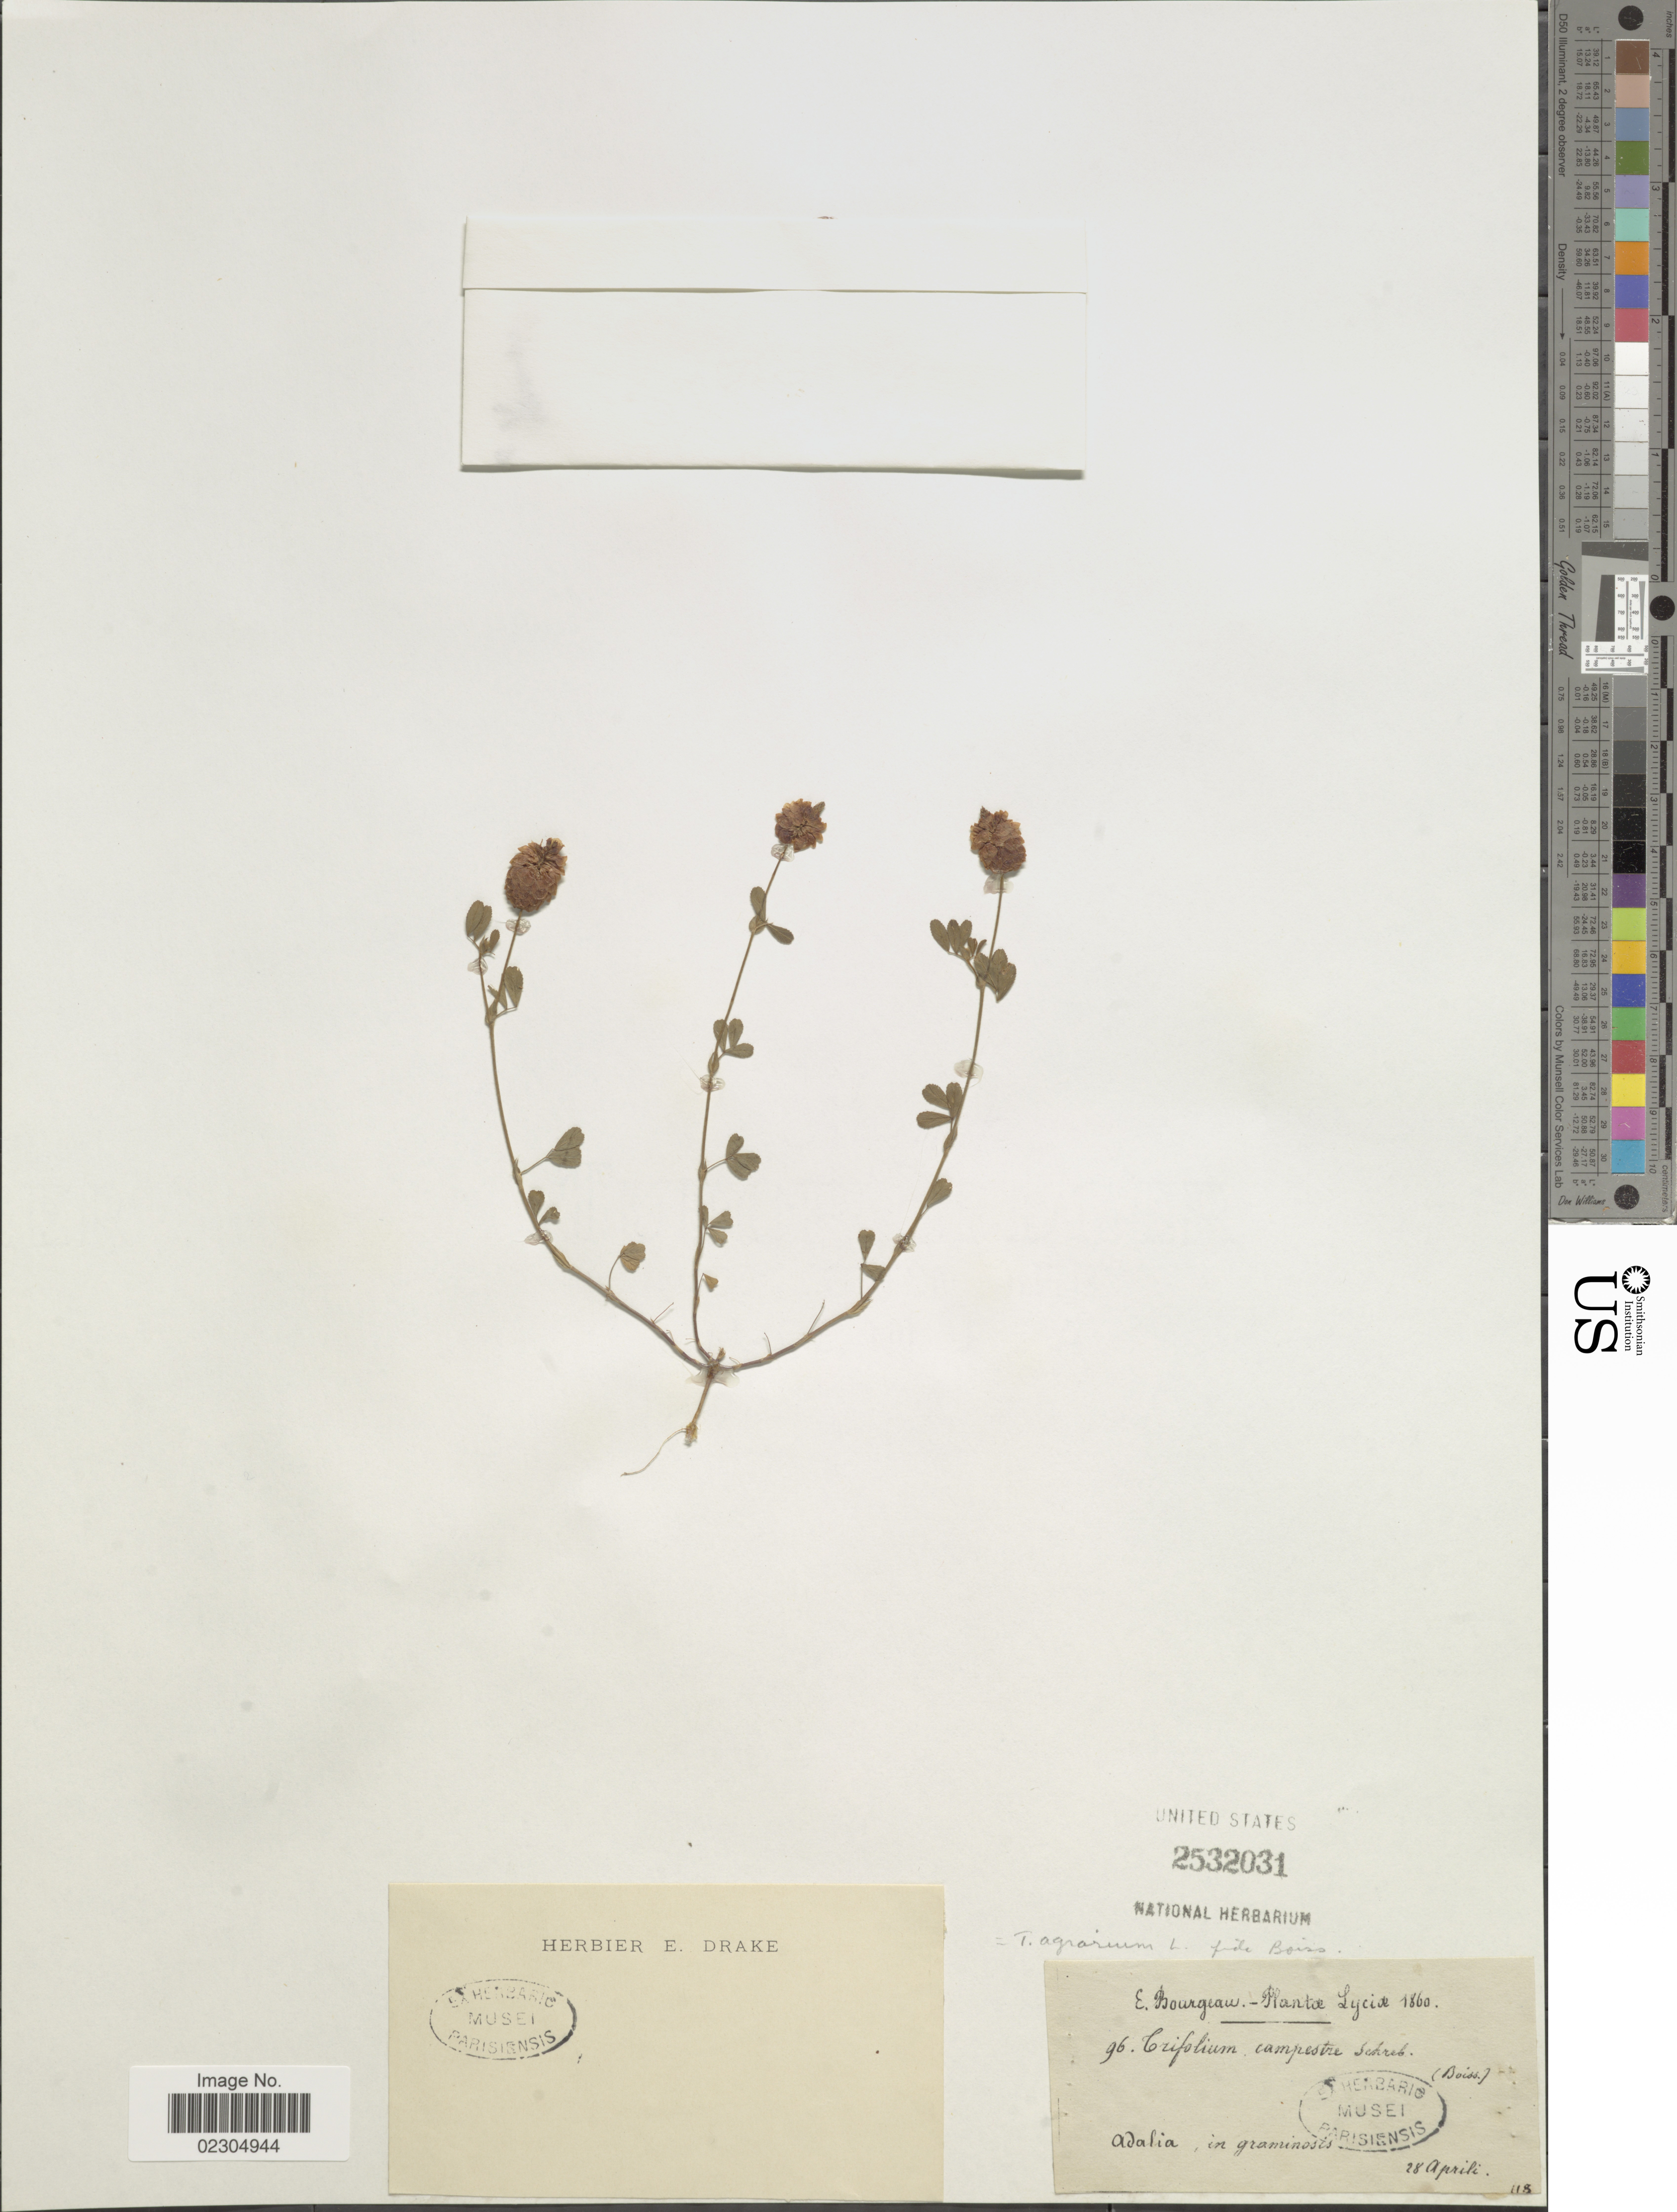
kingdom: Plantae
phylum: Tracheophyta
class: Magnoliopsida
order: Fabales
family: Fabaceae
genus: Trifolium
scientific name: Trifolium aureum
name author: Pollich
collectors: E. Bourgeau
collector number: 96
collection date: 1860-04-28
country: Turkey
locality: Lyciae. Adalia, in graminosis.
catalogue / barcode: US 2532031